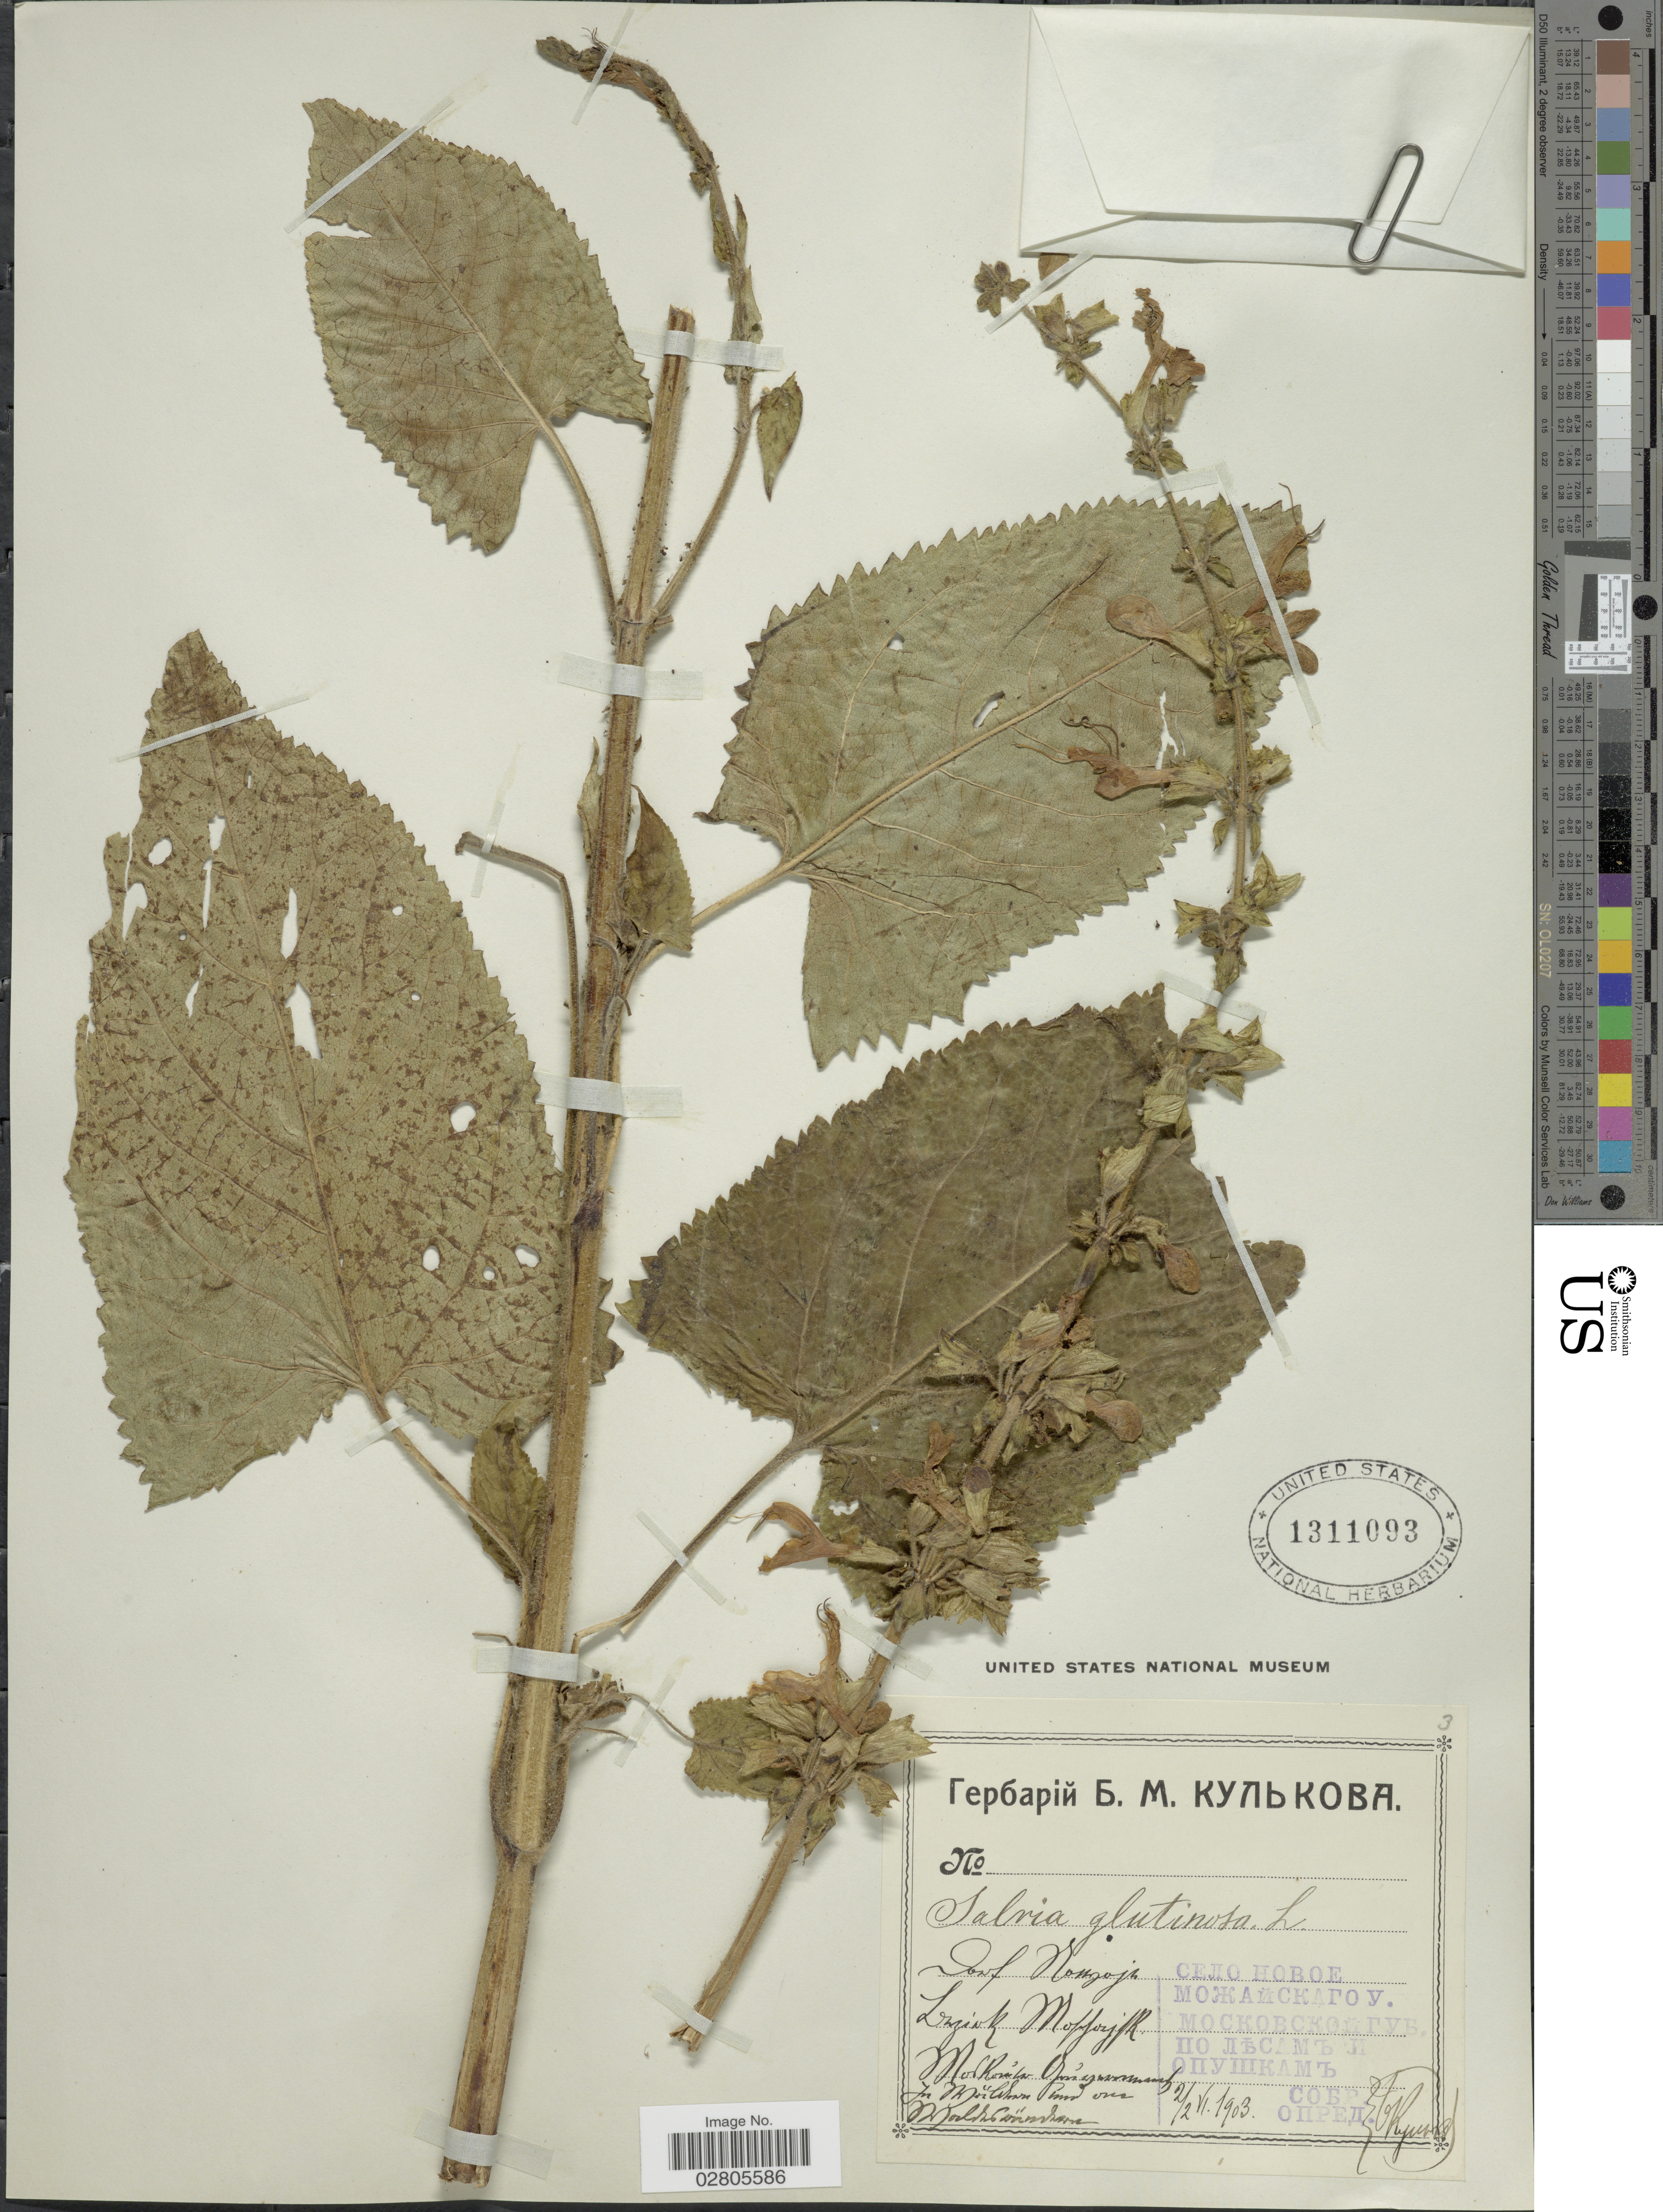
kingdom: Plantae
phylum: Tracheophyta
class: Magnoliopsida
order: Lamiales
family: Lamiaceae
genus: Salvia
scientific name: Salvia glutinosa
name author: L.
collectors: B. Kulkova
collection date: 1903-06-02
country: Russian Federation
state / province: Moscow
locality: Novoe Mozhaiskoe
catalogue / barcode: US 1311093